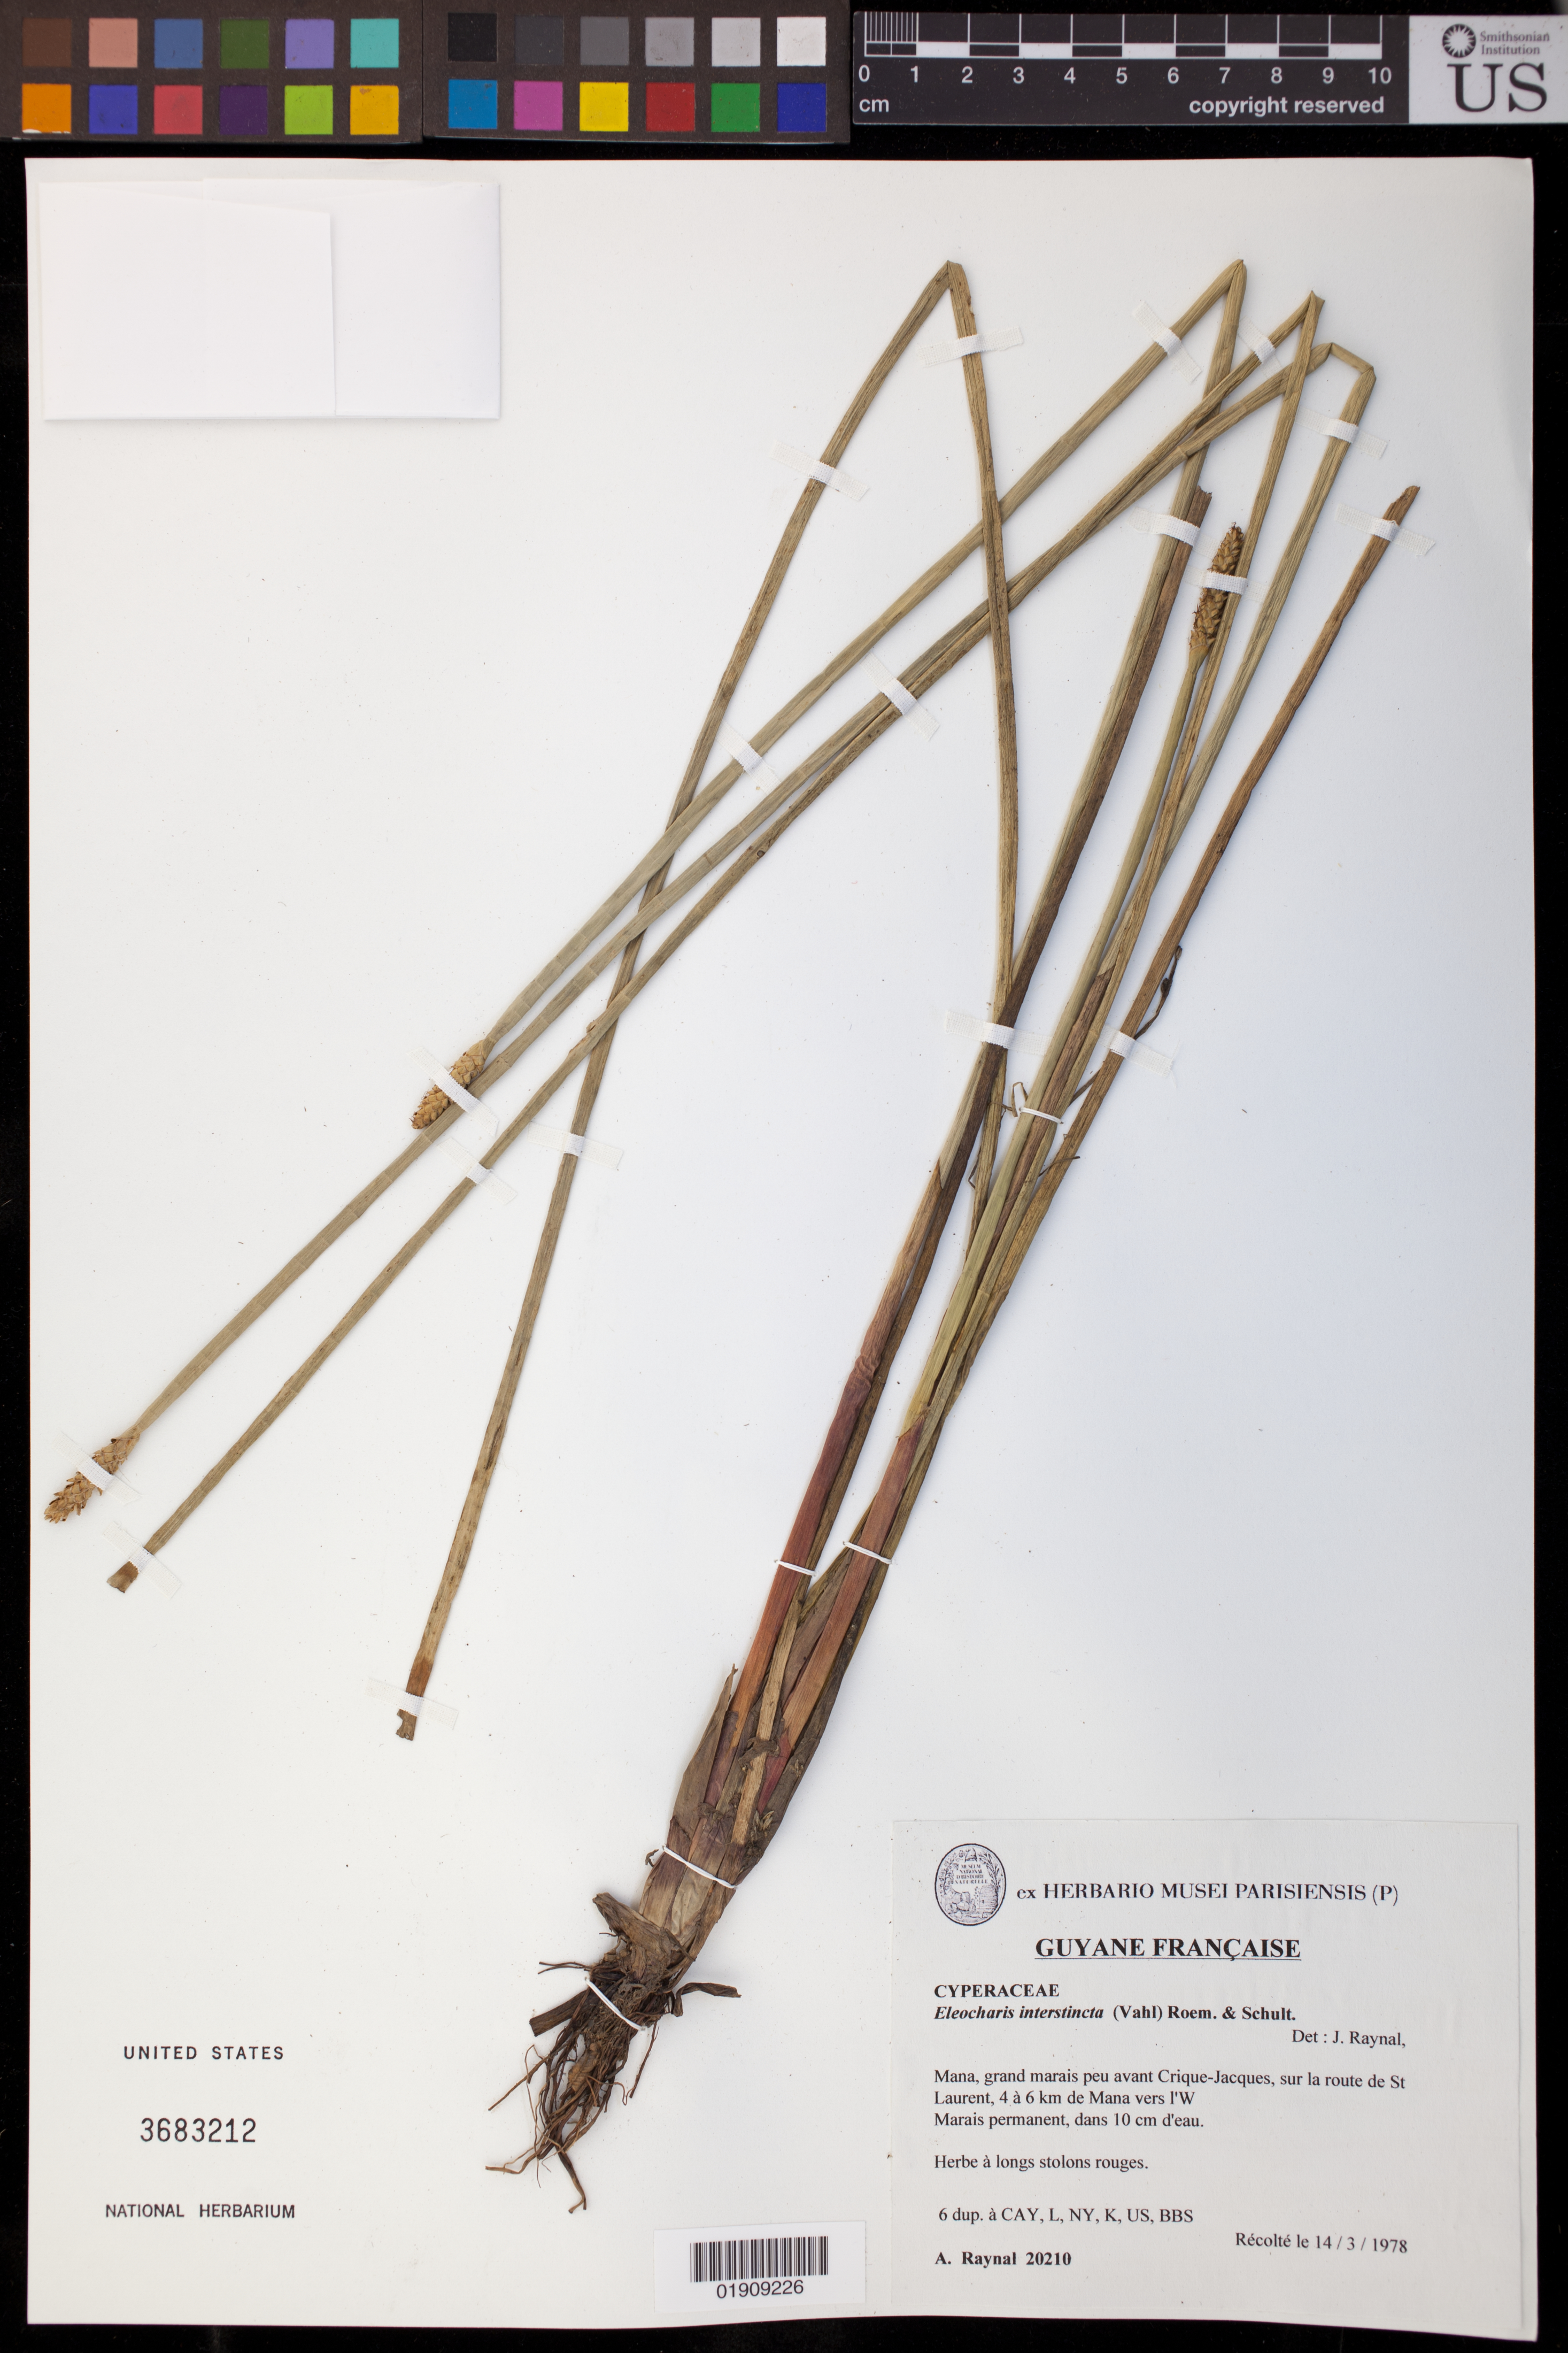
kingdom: Plantae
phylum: Tracheophyta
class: Liliopsida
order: Poales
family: Cyperaceae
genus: Eleocharis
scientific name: Eleocharis interstincta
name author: (Vahl) Roem. & Schult.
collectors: A. M. Raynal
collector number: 20210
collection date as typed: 14-Mar-78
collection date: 1978-03-14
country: French Guiana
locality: Crique Jacques, sur la route de St. Laurent, 4-6 km W de Mana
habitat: Grand marais peu avant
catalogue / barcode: US 3683212